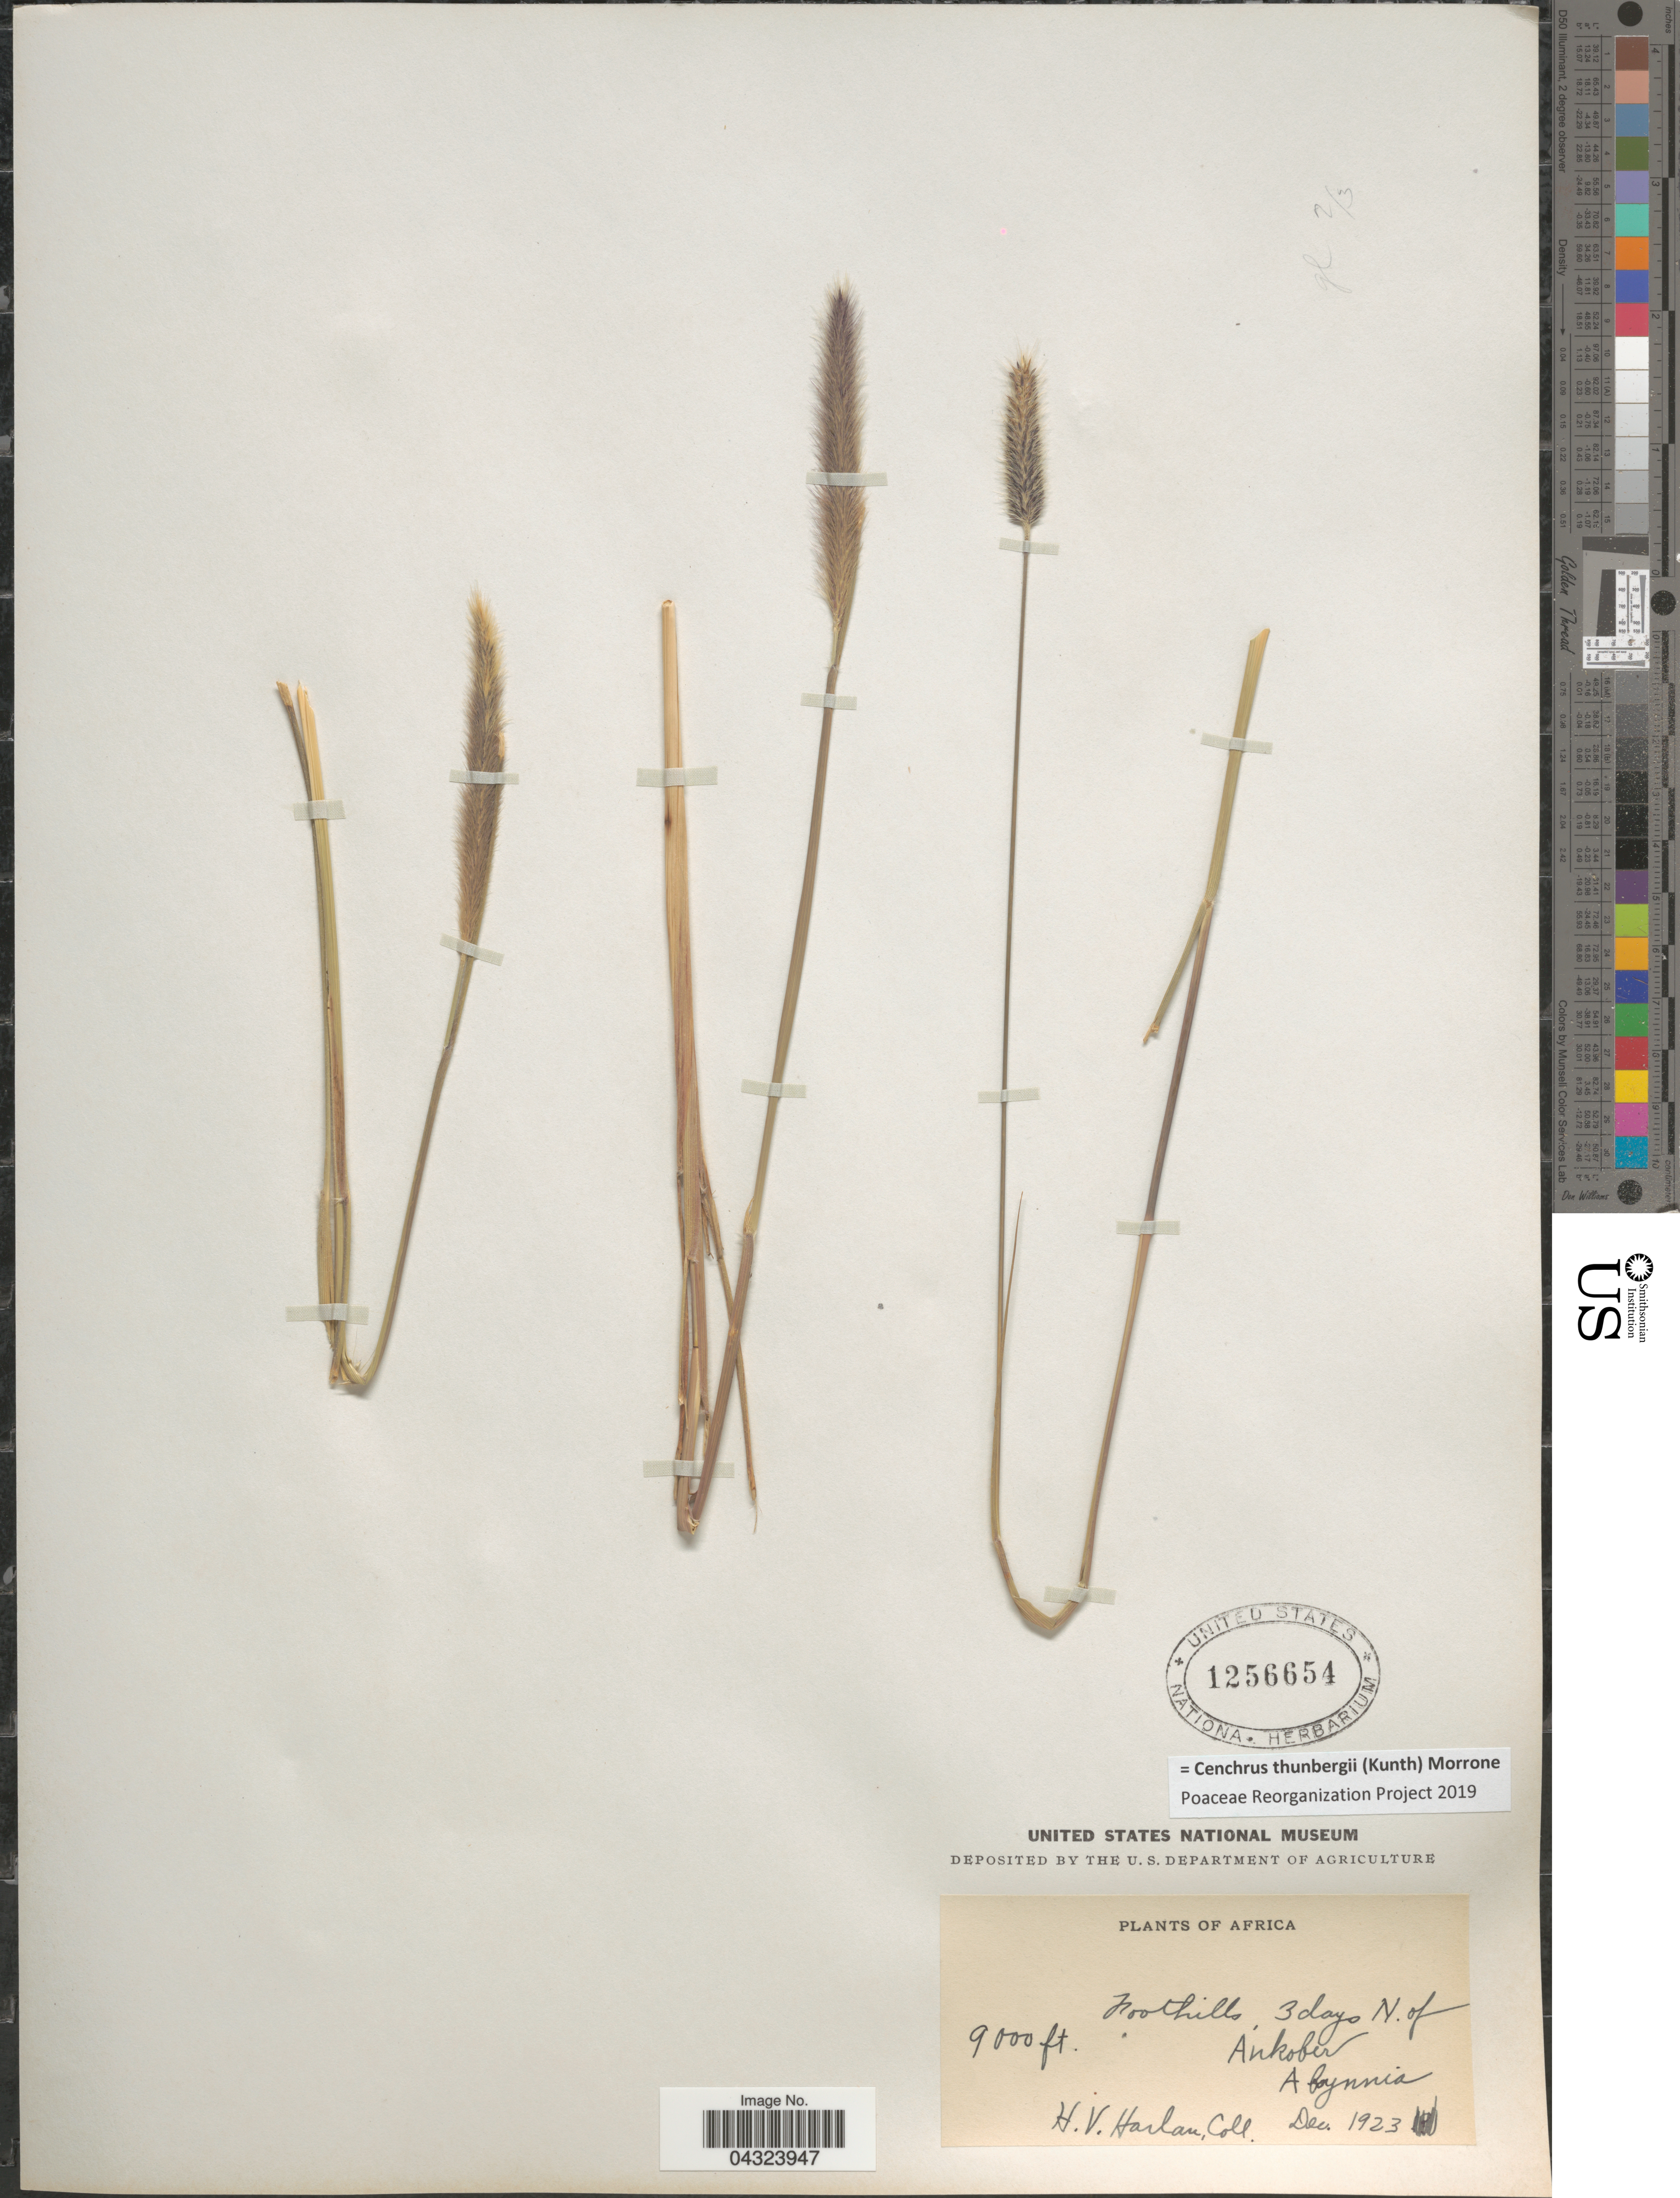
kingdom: Plantae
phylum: Tracheophyta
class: Liliopsida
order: Poales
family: Poaceae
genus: Cenchrus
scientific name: Cenchrus thunbergii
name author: (Kunth) Morrone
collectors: H. Harlan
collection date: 1923-12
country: Ethiopia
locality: Foothills, 3 days N. of Ankober. Absynnia.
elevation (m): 2743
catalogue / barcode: US 1256654